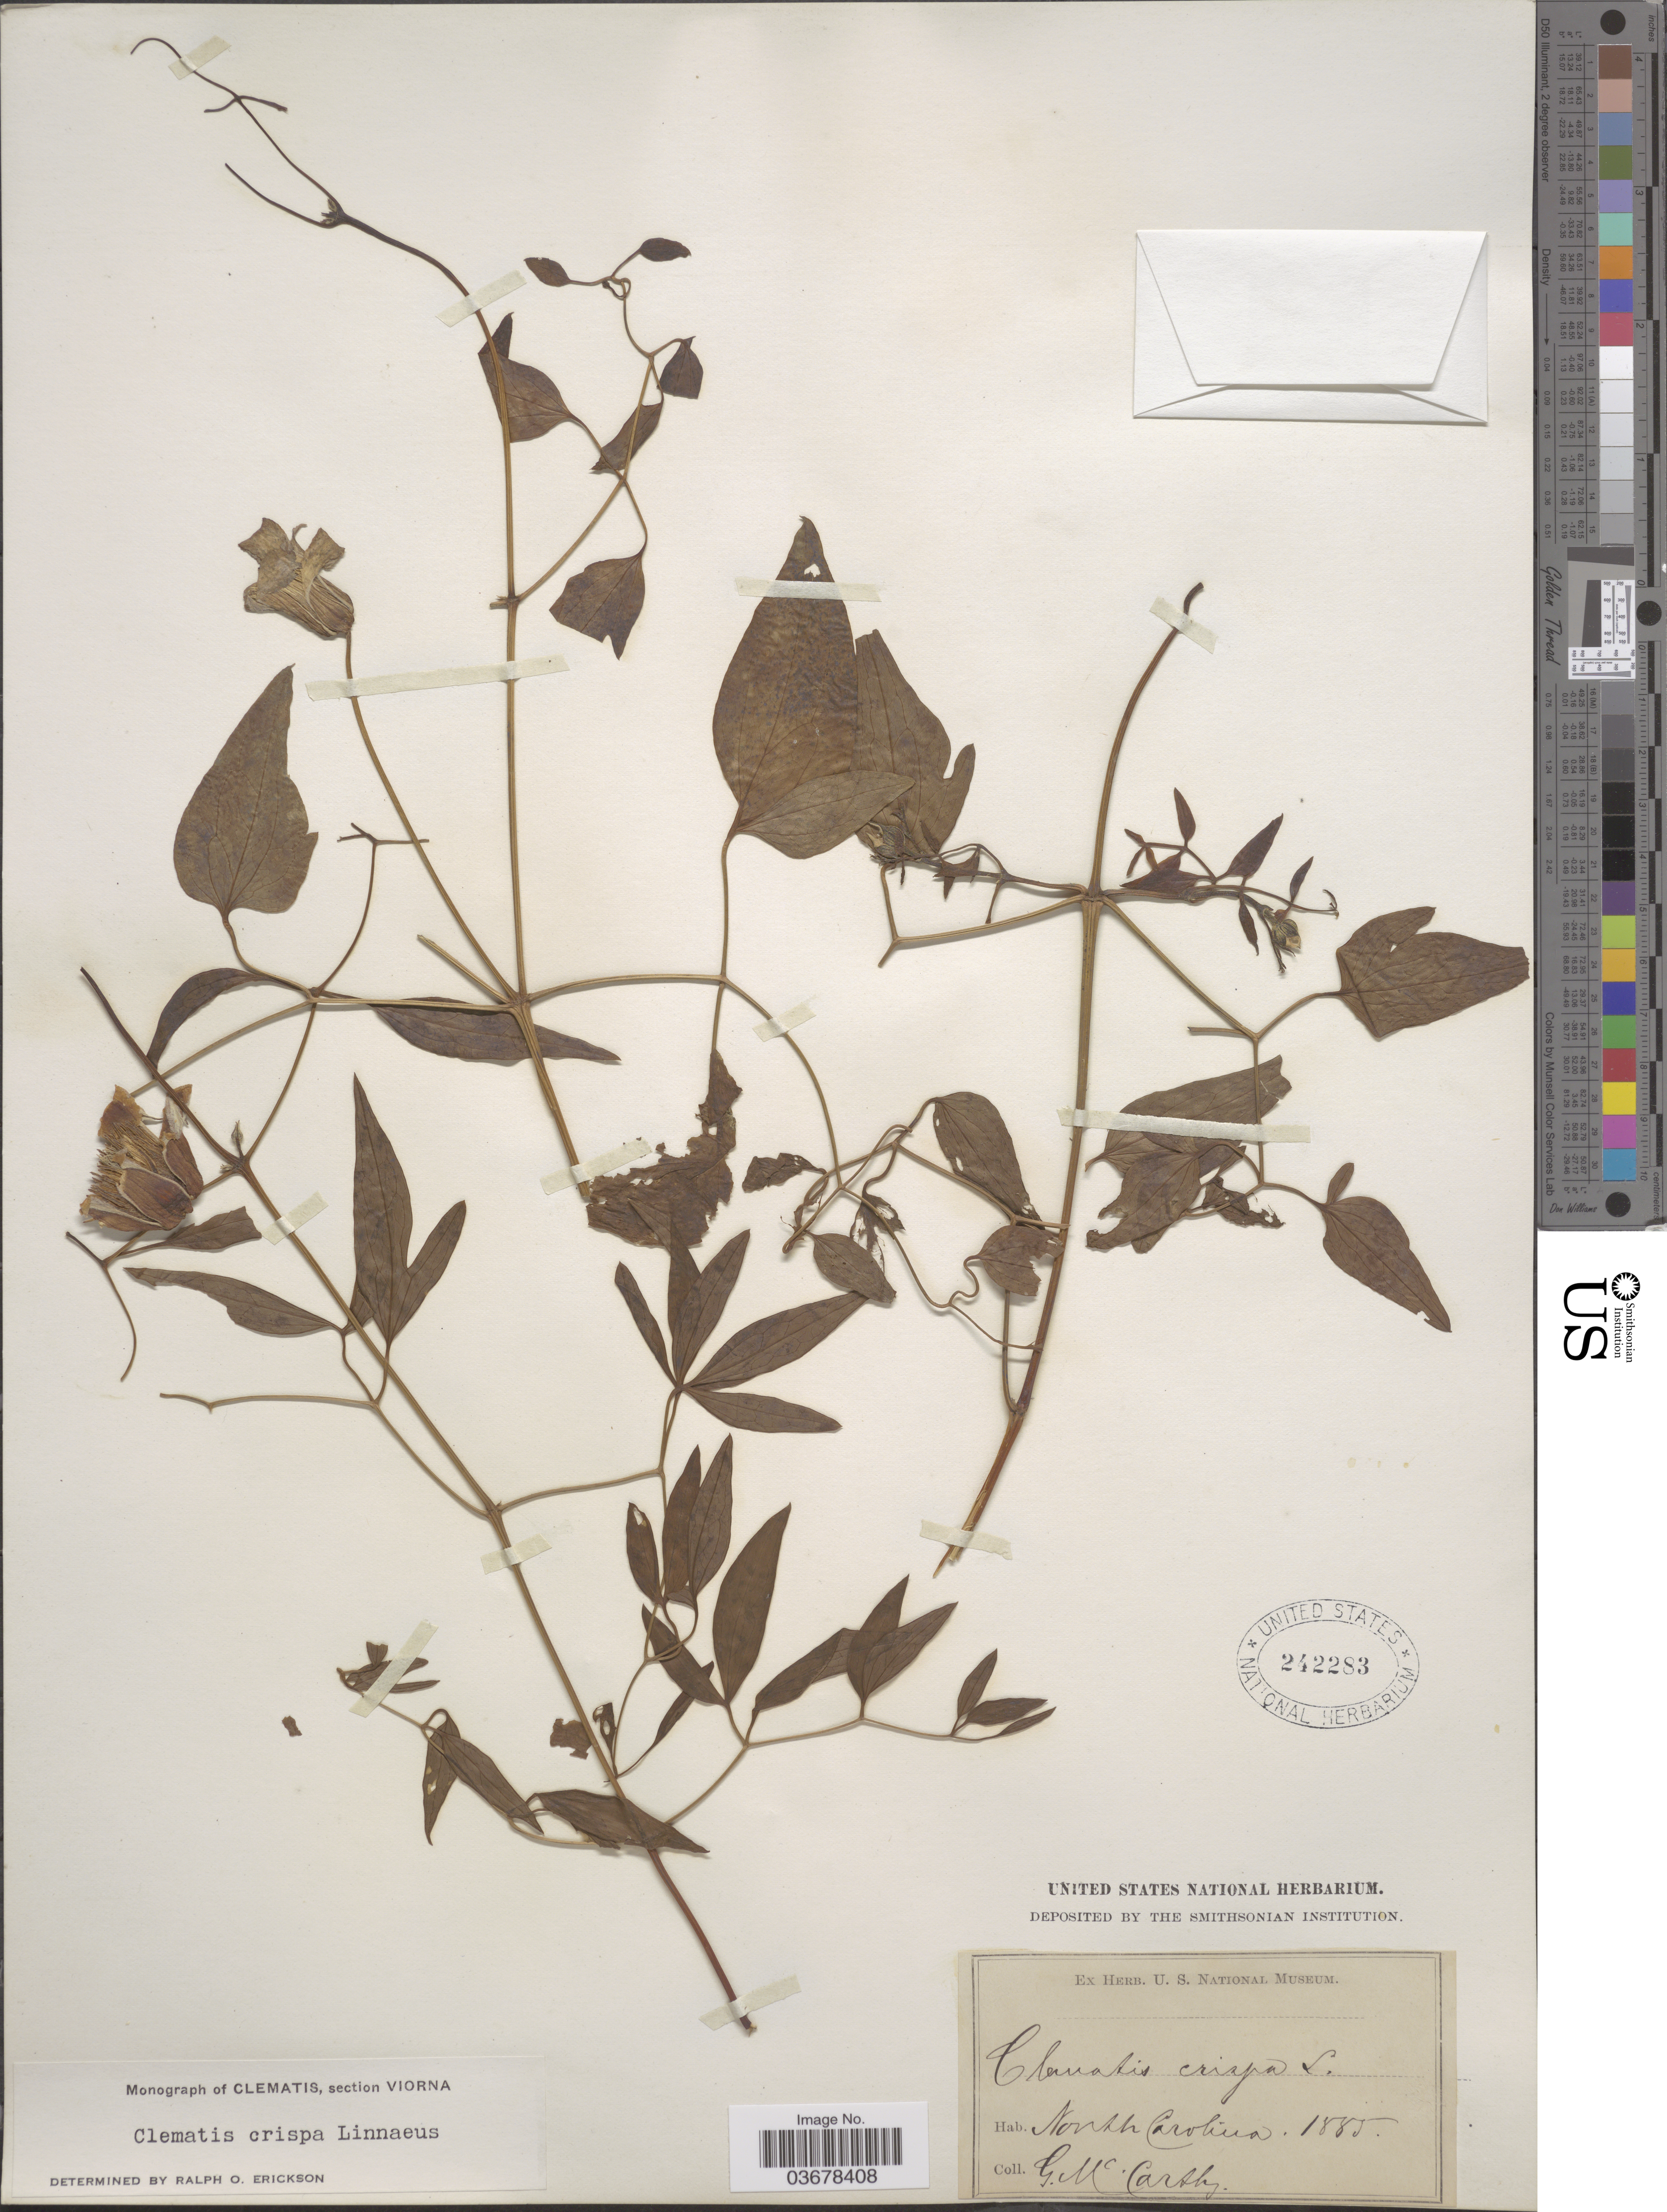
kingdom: Plantae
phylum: Tracheophyta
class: Magnoliopsida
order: Ranunculales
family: Ranunculaceae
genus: Clematis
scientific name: Clematis viorna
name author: L.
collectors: G. McCarthy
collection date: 1885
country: United States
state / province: North Carolina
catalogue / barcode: US 242283